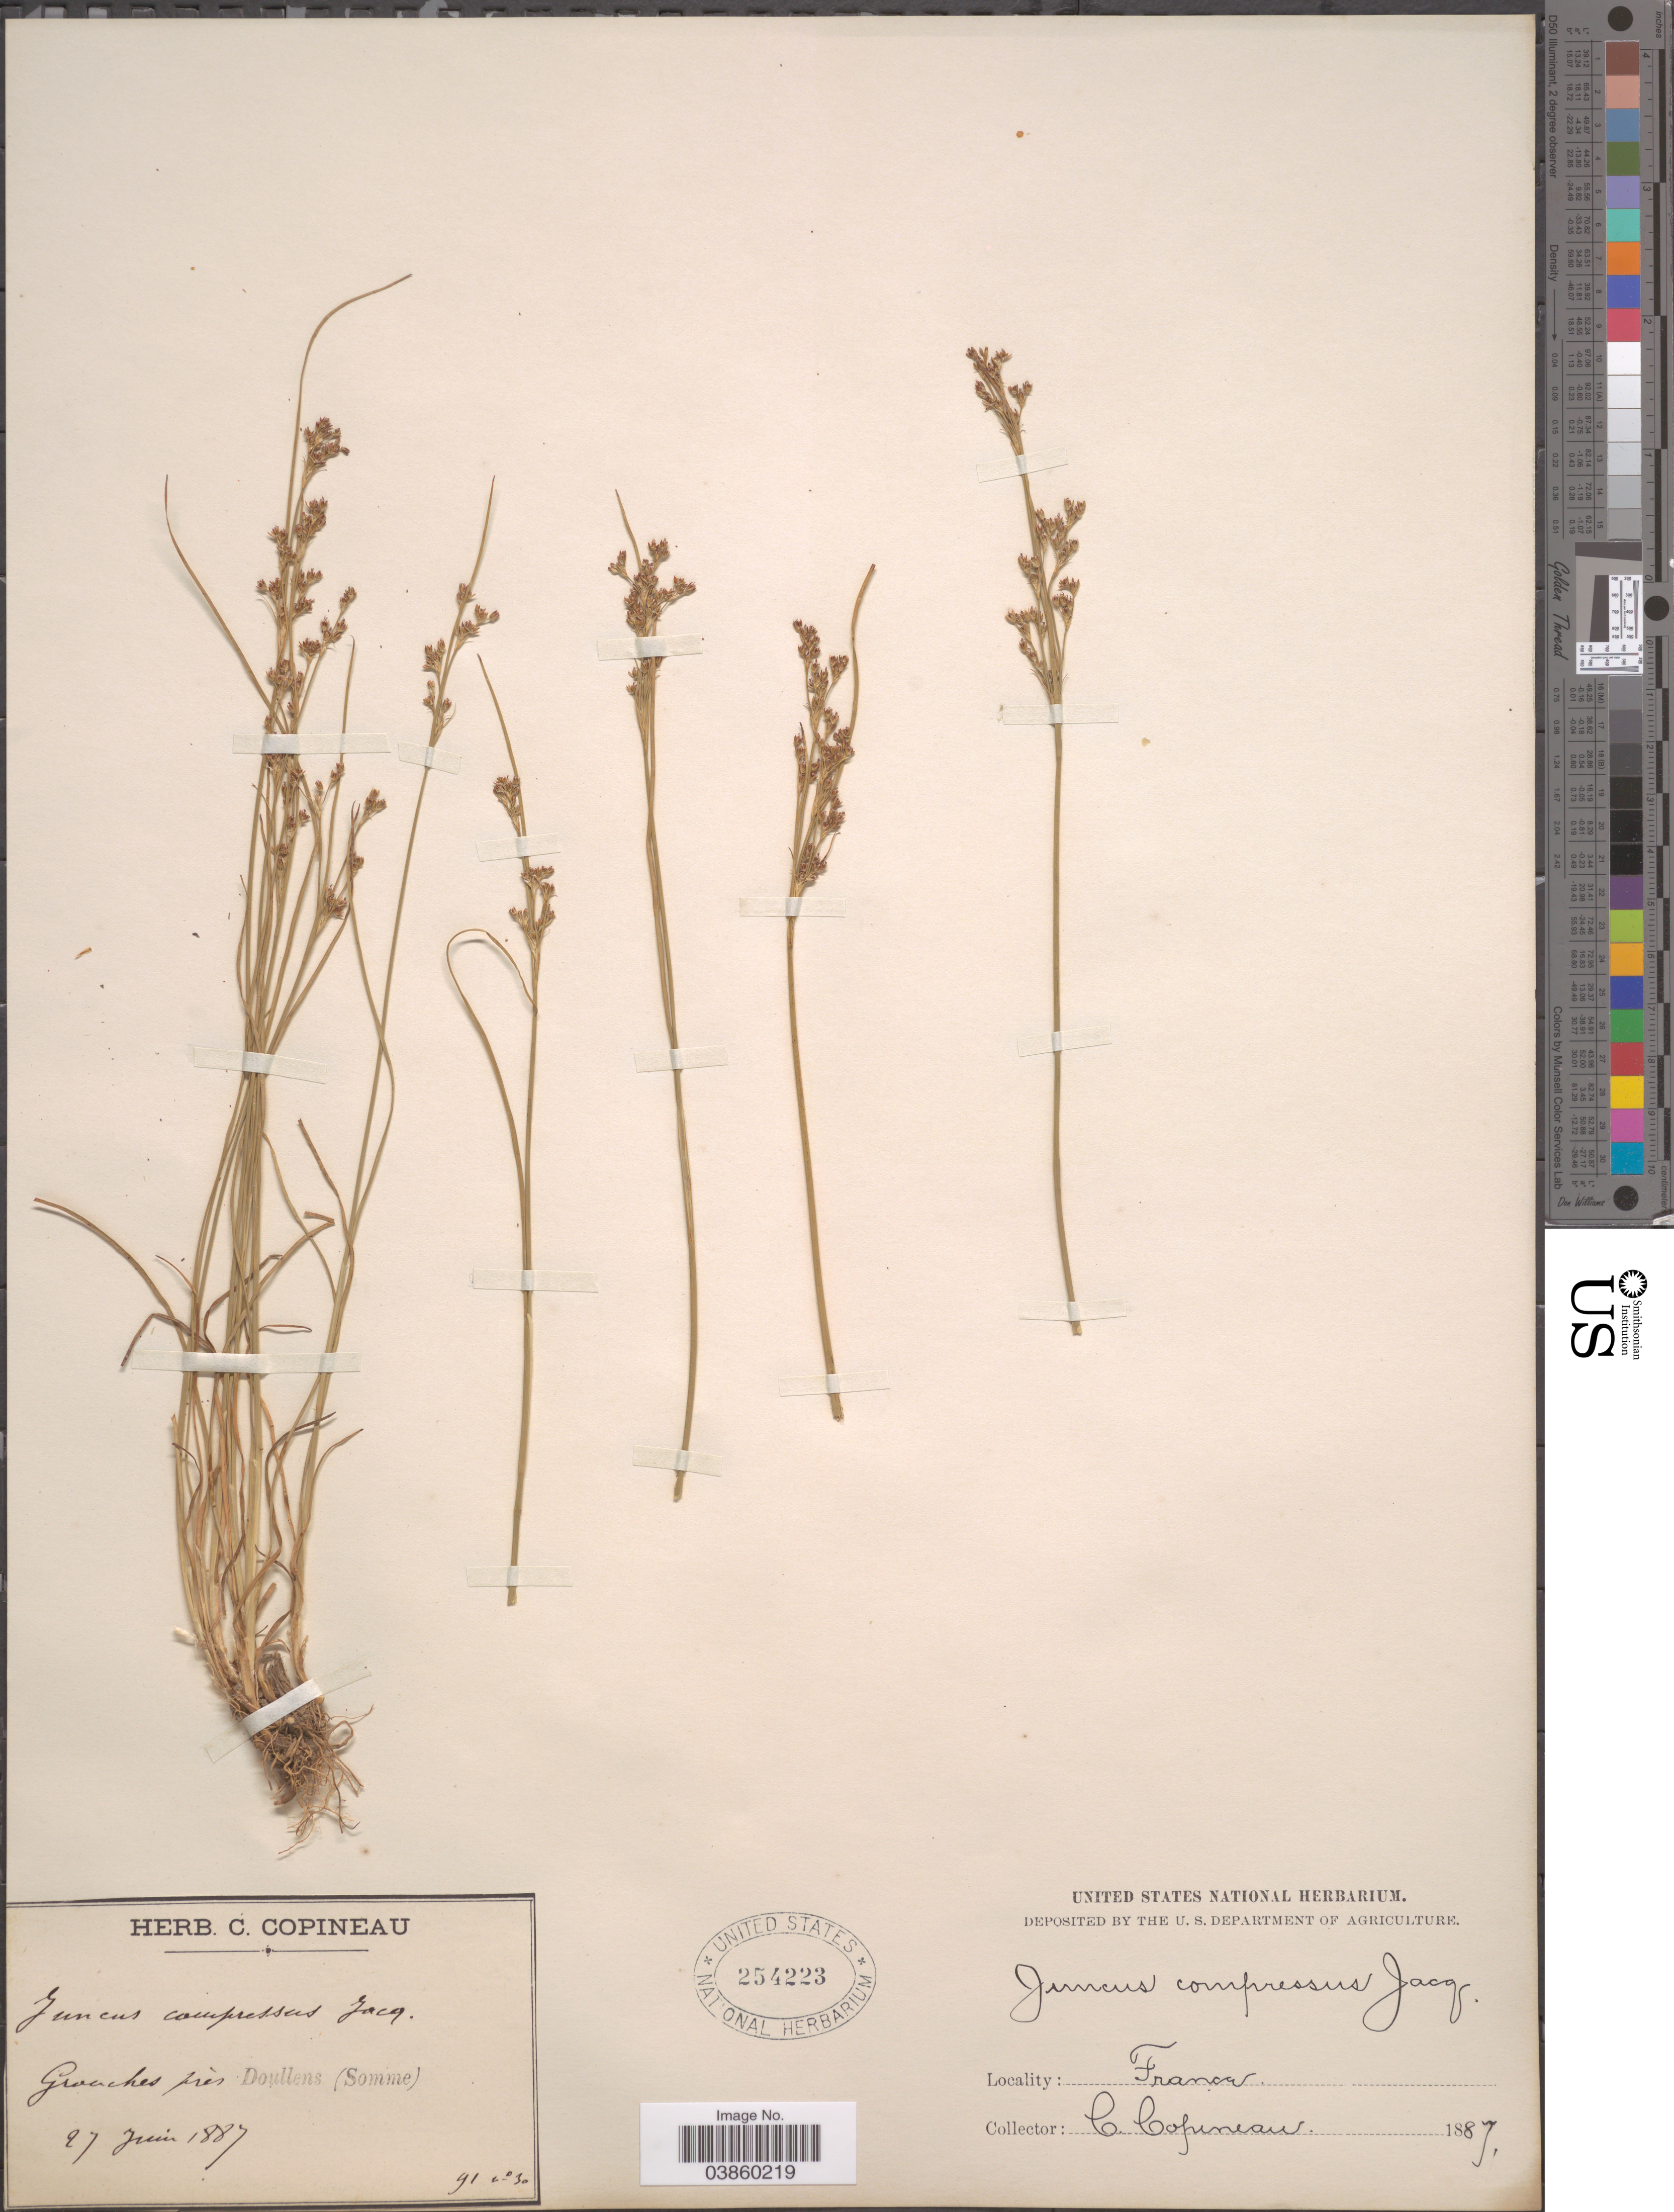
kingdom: Plantae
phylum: Tracheophyta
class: Liliopsida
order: Poales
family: Juncaceae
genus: Juncus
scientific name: Juncus compressus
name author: Jacq.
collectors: C. Copineau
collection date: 1887-06-27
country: France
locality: Grouches près Doullens (Somme).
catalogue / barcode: US 254223